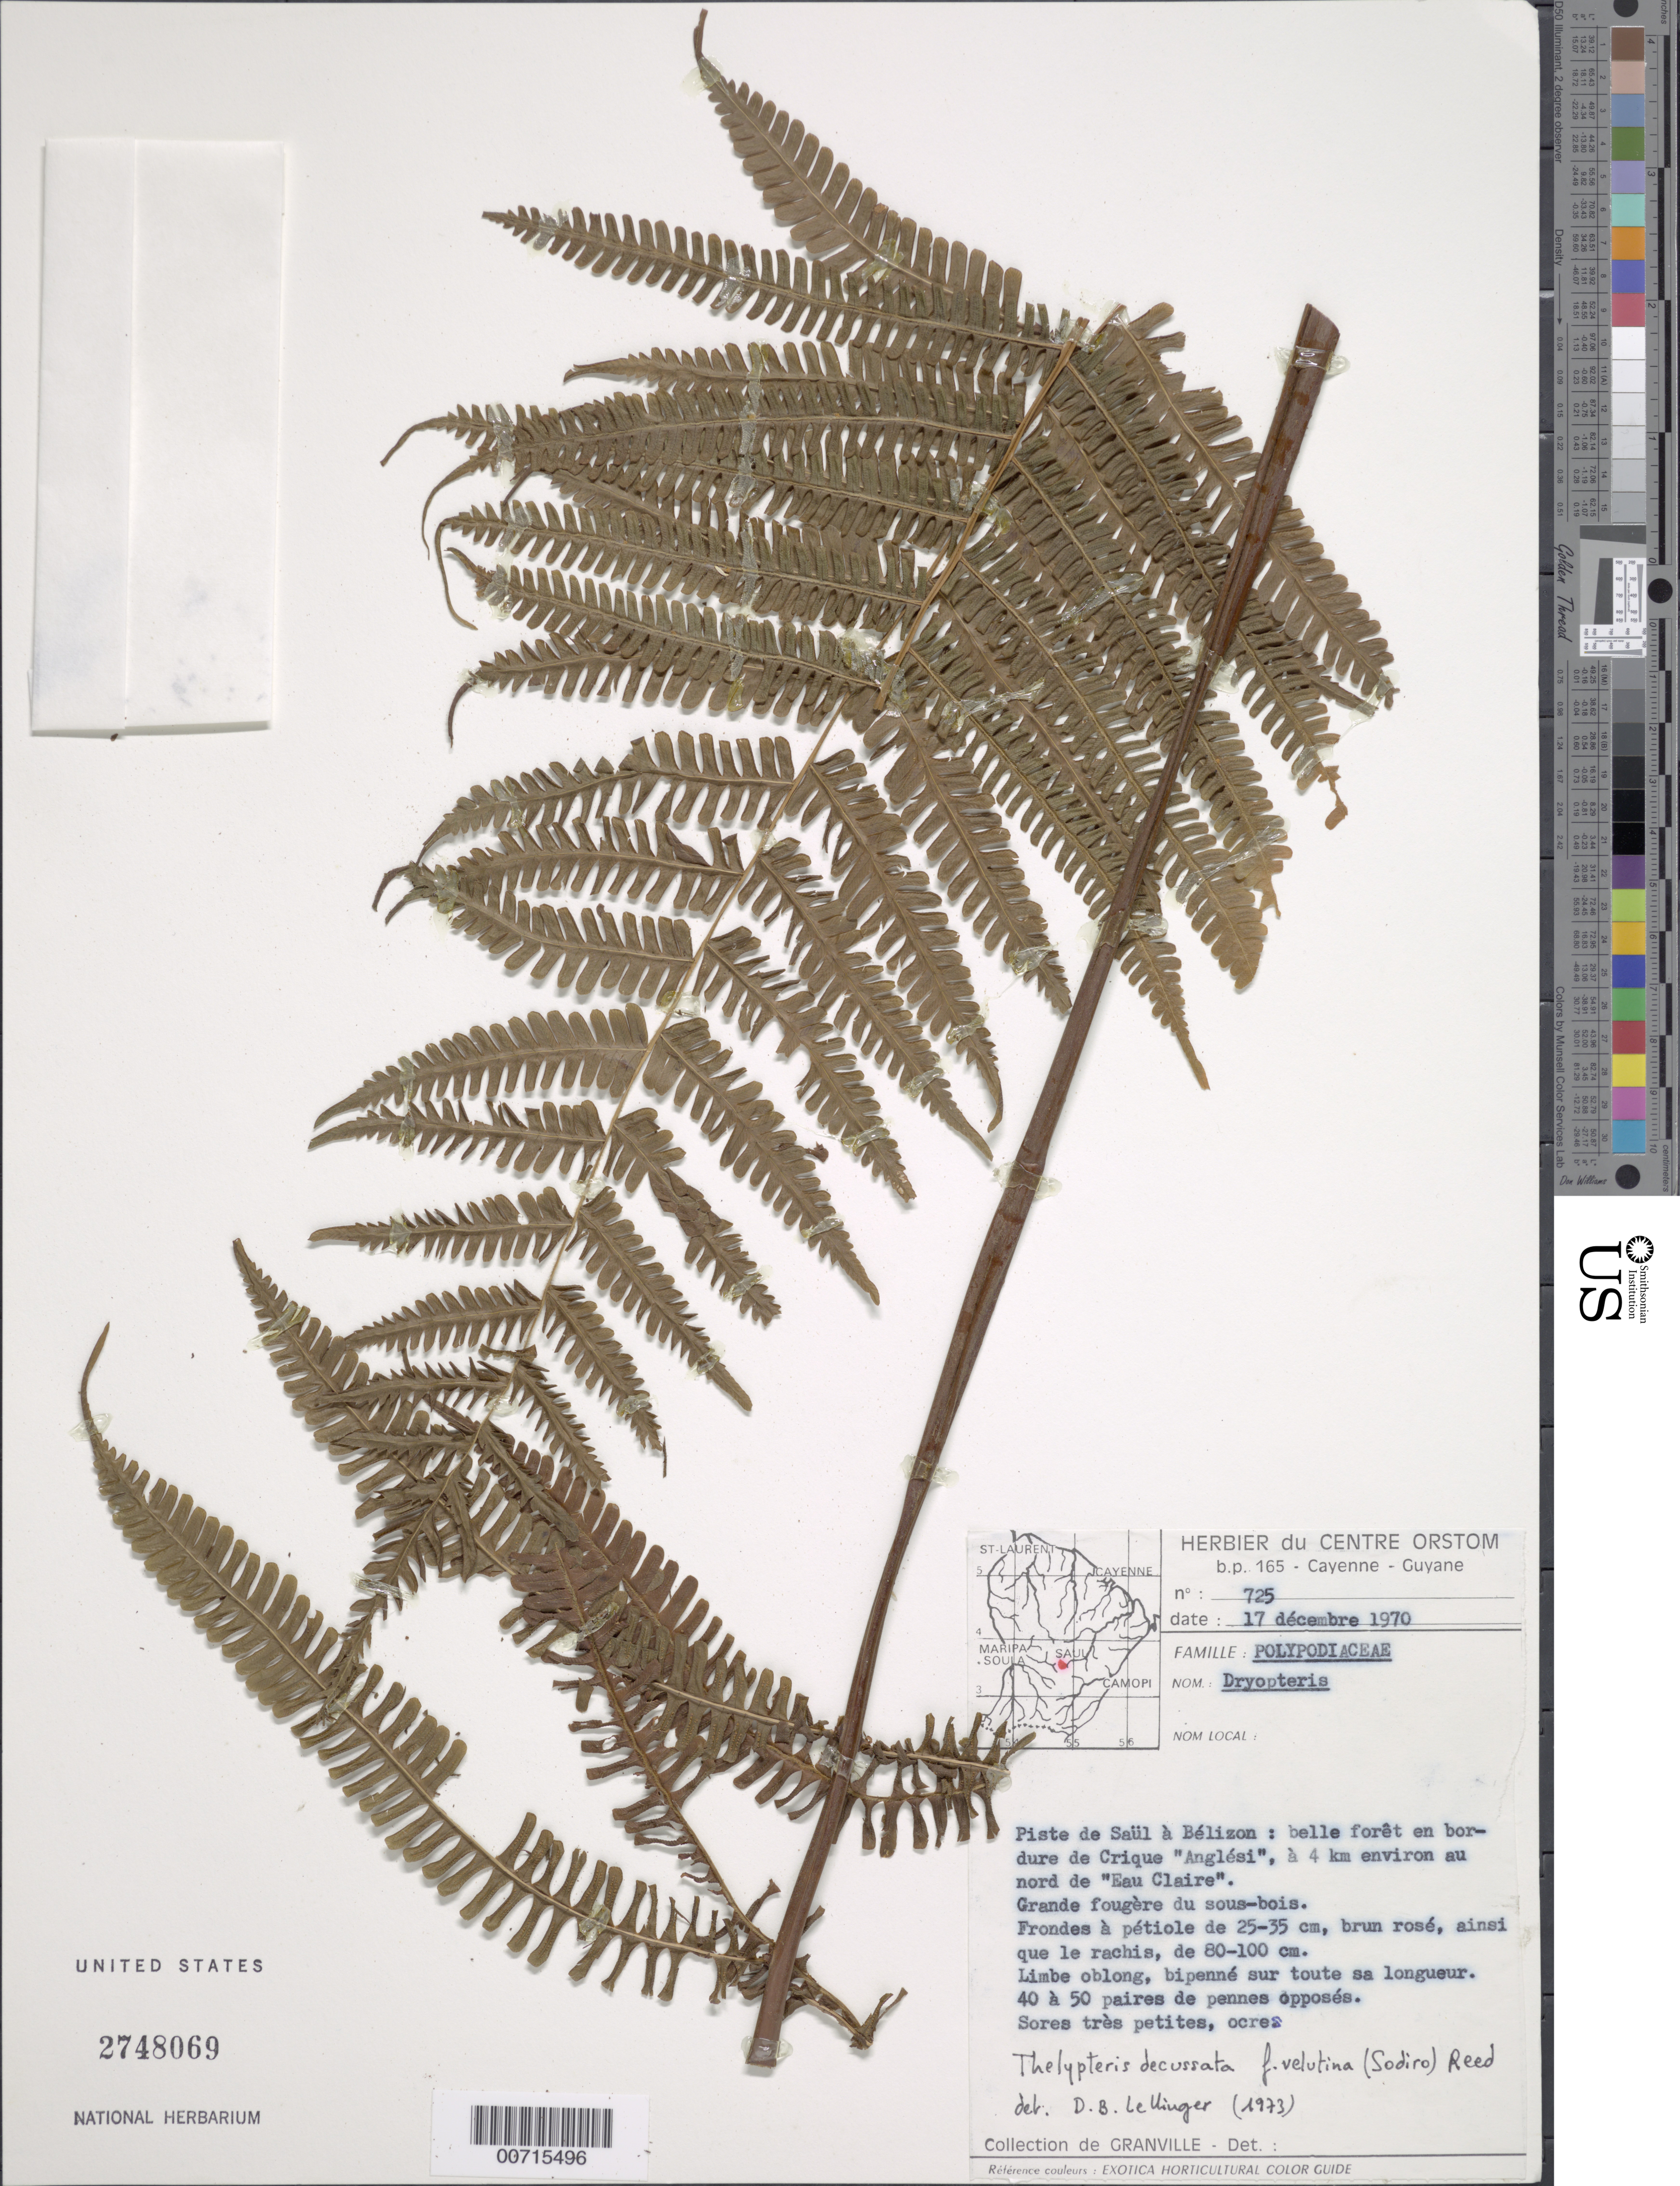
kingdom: Plantae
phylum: Tracheophyta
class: Polypodiopsida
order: Polypodiales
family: Thelypteridaceae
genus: Steiropteris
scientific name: Steiropteris decussata var. decussata (L.) comb. nov., ined. 2015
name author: (L.)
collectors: J.-J. de Granville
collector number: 725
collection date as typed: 17-Dec-70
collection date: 1970-12-17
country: French Guiana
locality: Piste de Saül à Bélizon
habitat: Forest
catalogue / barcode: US 2748069